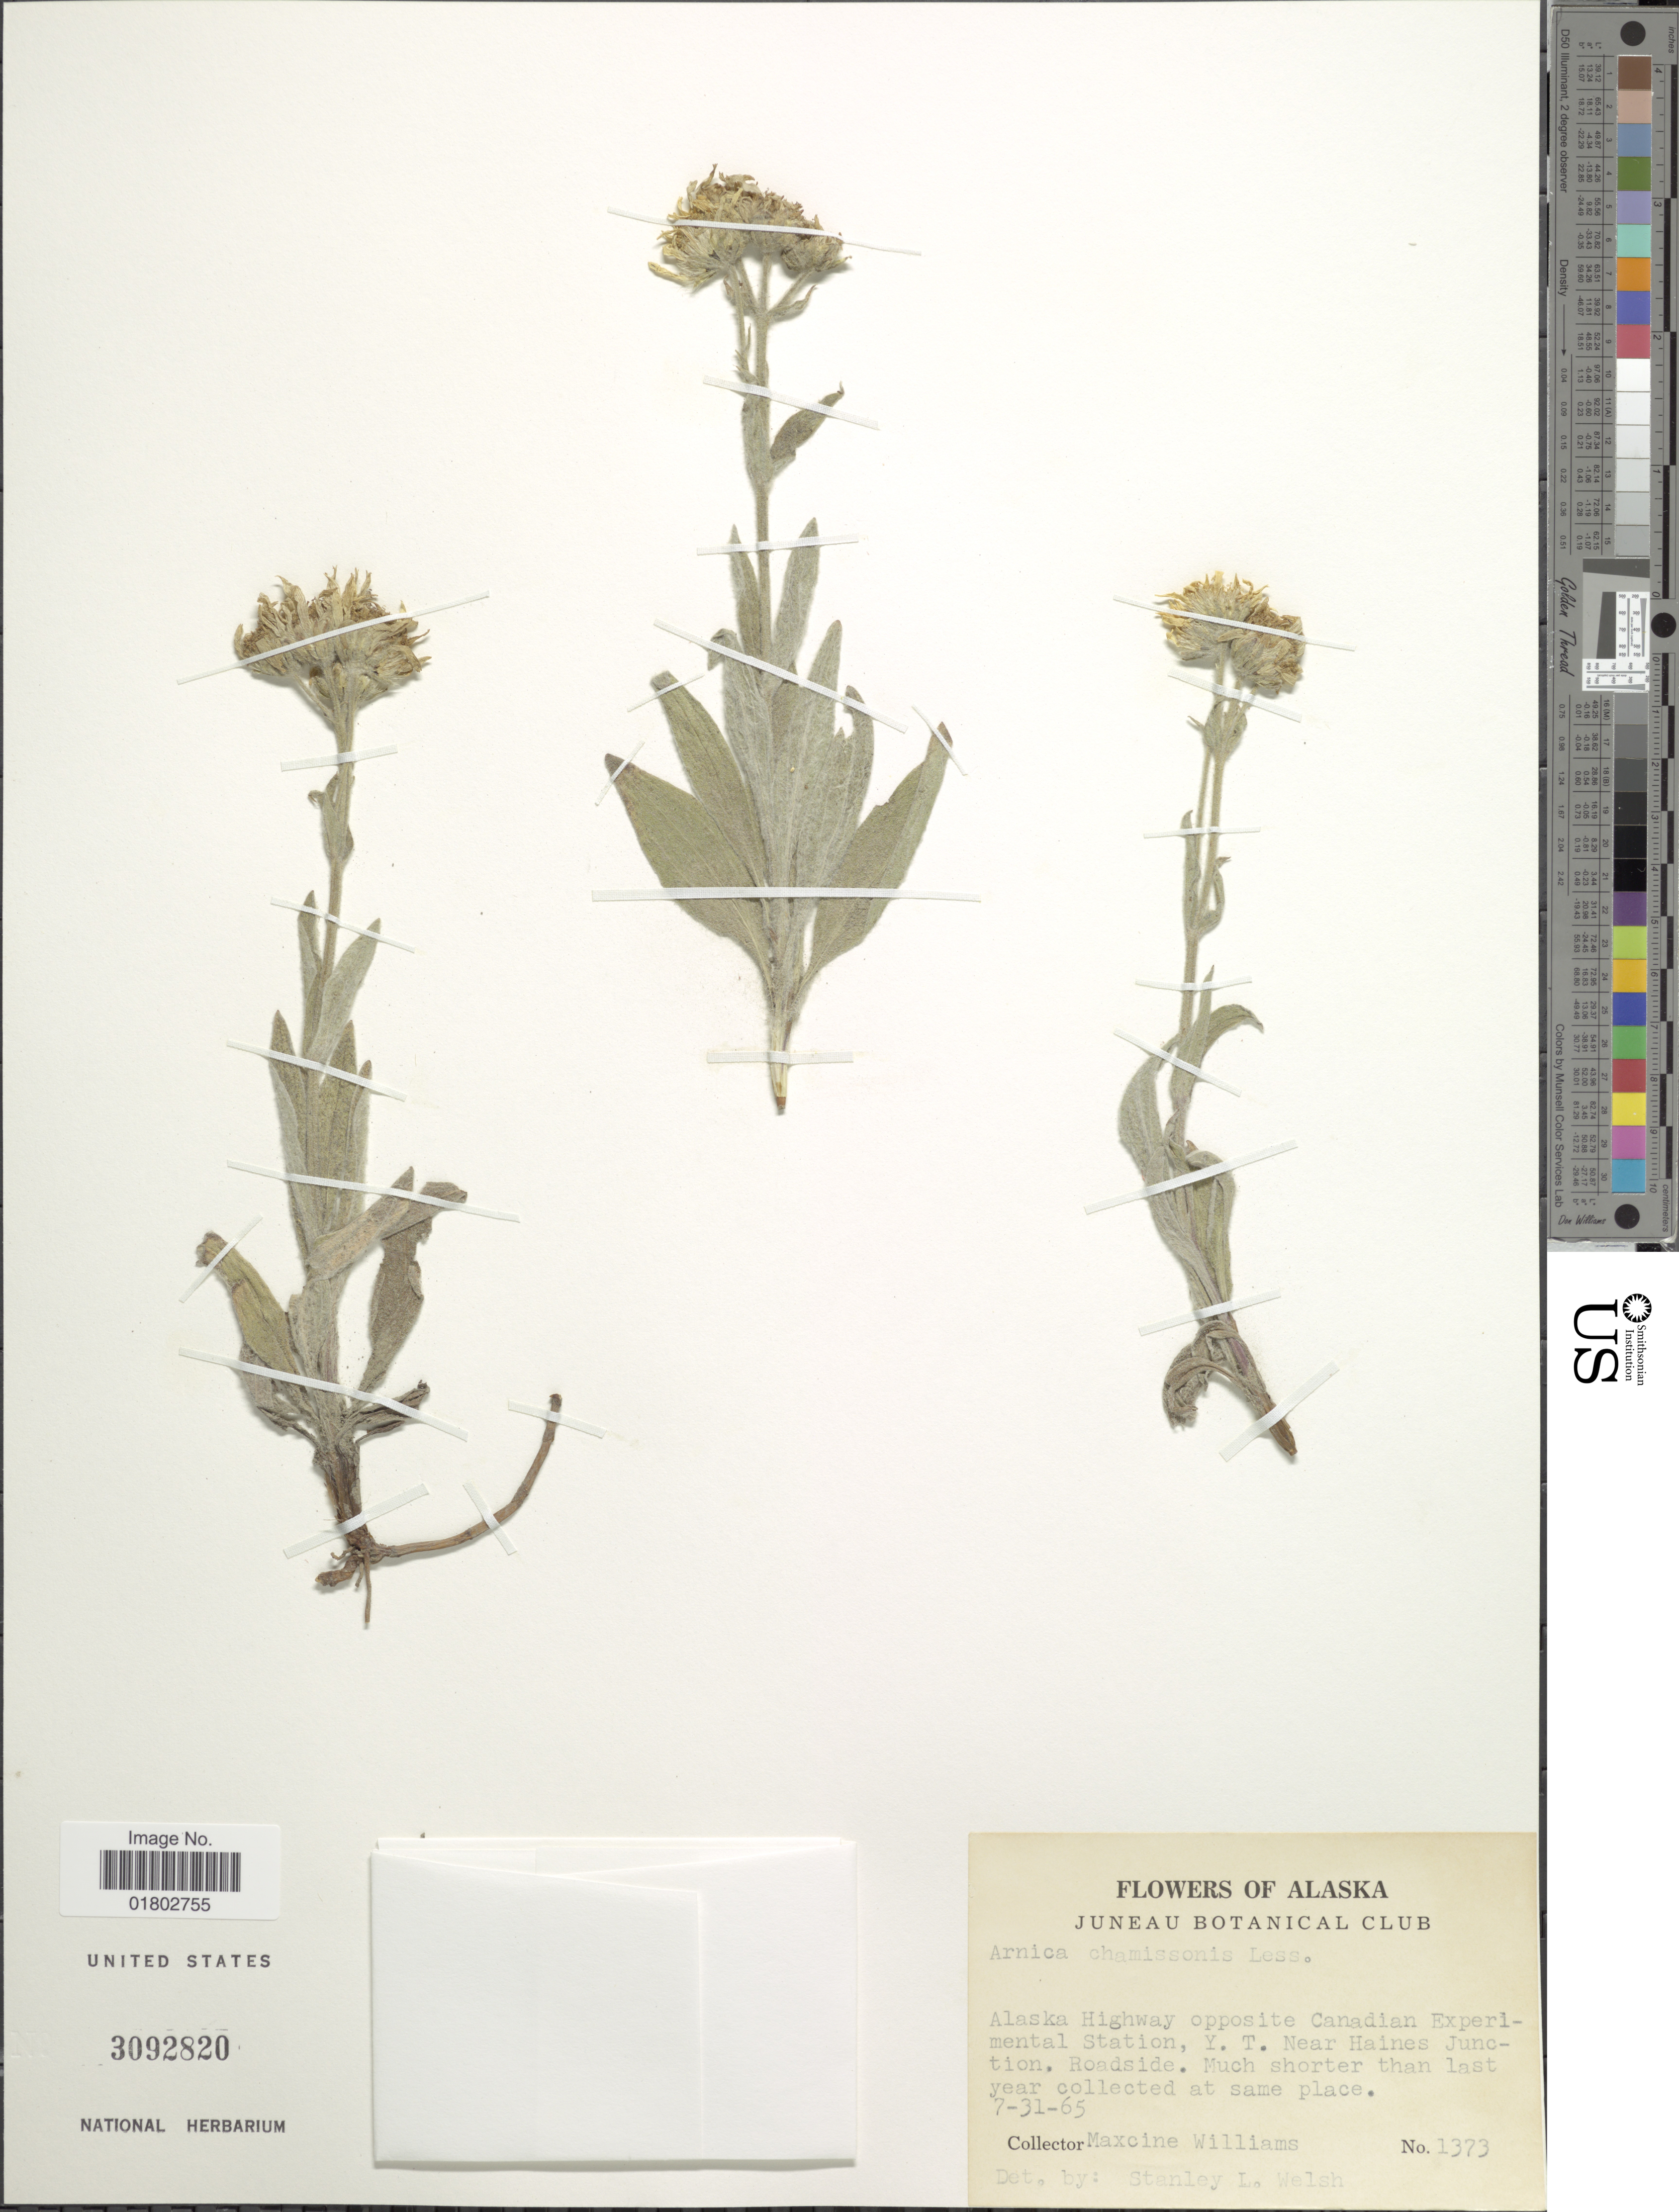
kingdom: Plantae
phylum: Tracheophyta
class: Magnoliopsida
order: Asterales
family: Asteraceae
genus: Arnica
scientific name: Arnica chamissonis subsp. genuina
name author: Maguire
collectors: Mr. Williams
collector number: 1373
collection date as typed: Transcribed d/m/y: 31/7/65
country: United States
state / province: Alaska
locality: Haines Highway opposite Canadian Experimental Station, Y. T. Near Haines Junction. Roadside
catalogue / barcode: US 3092820